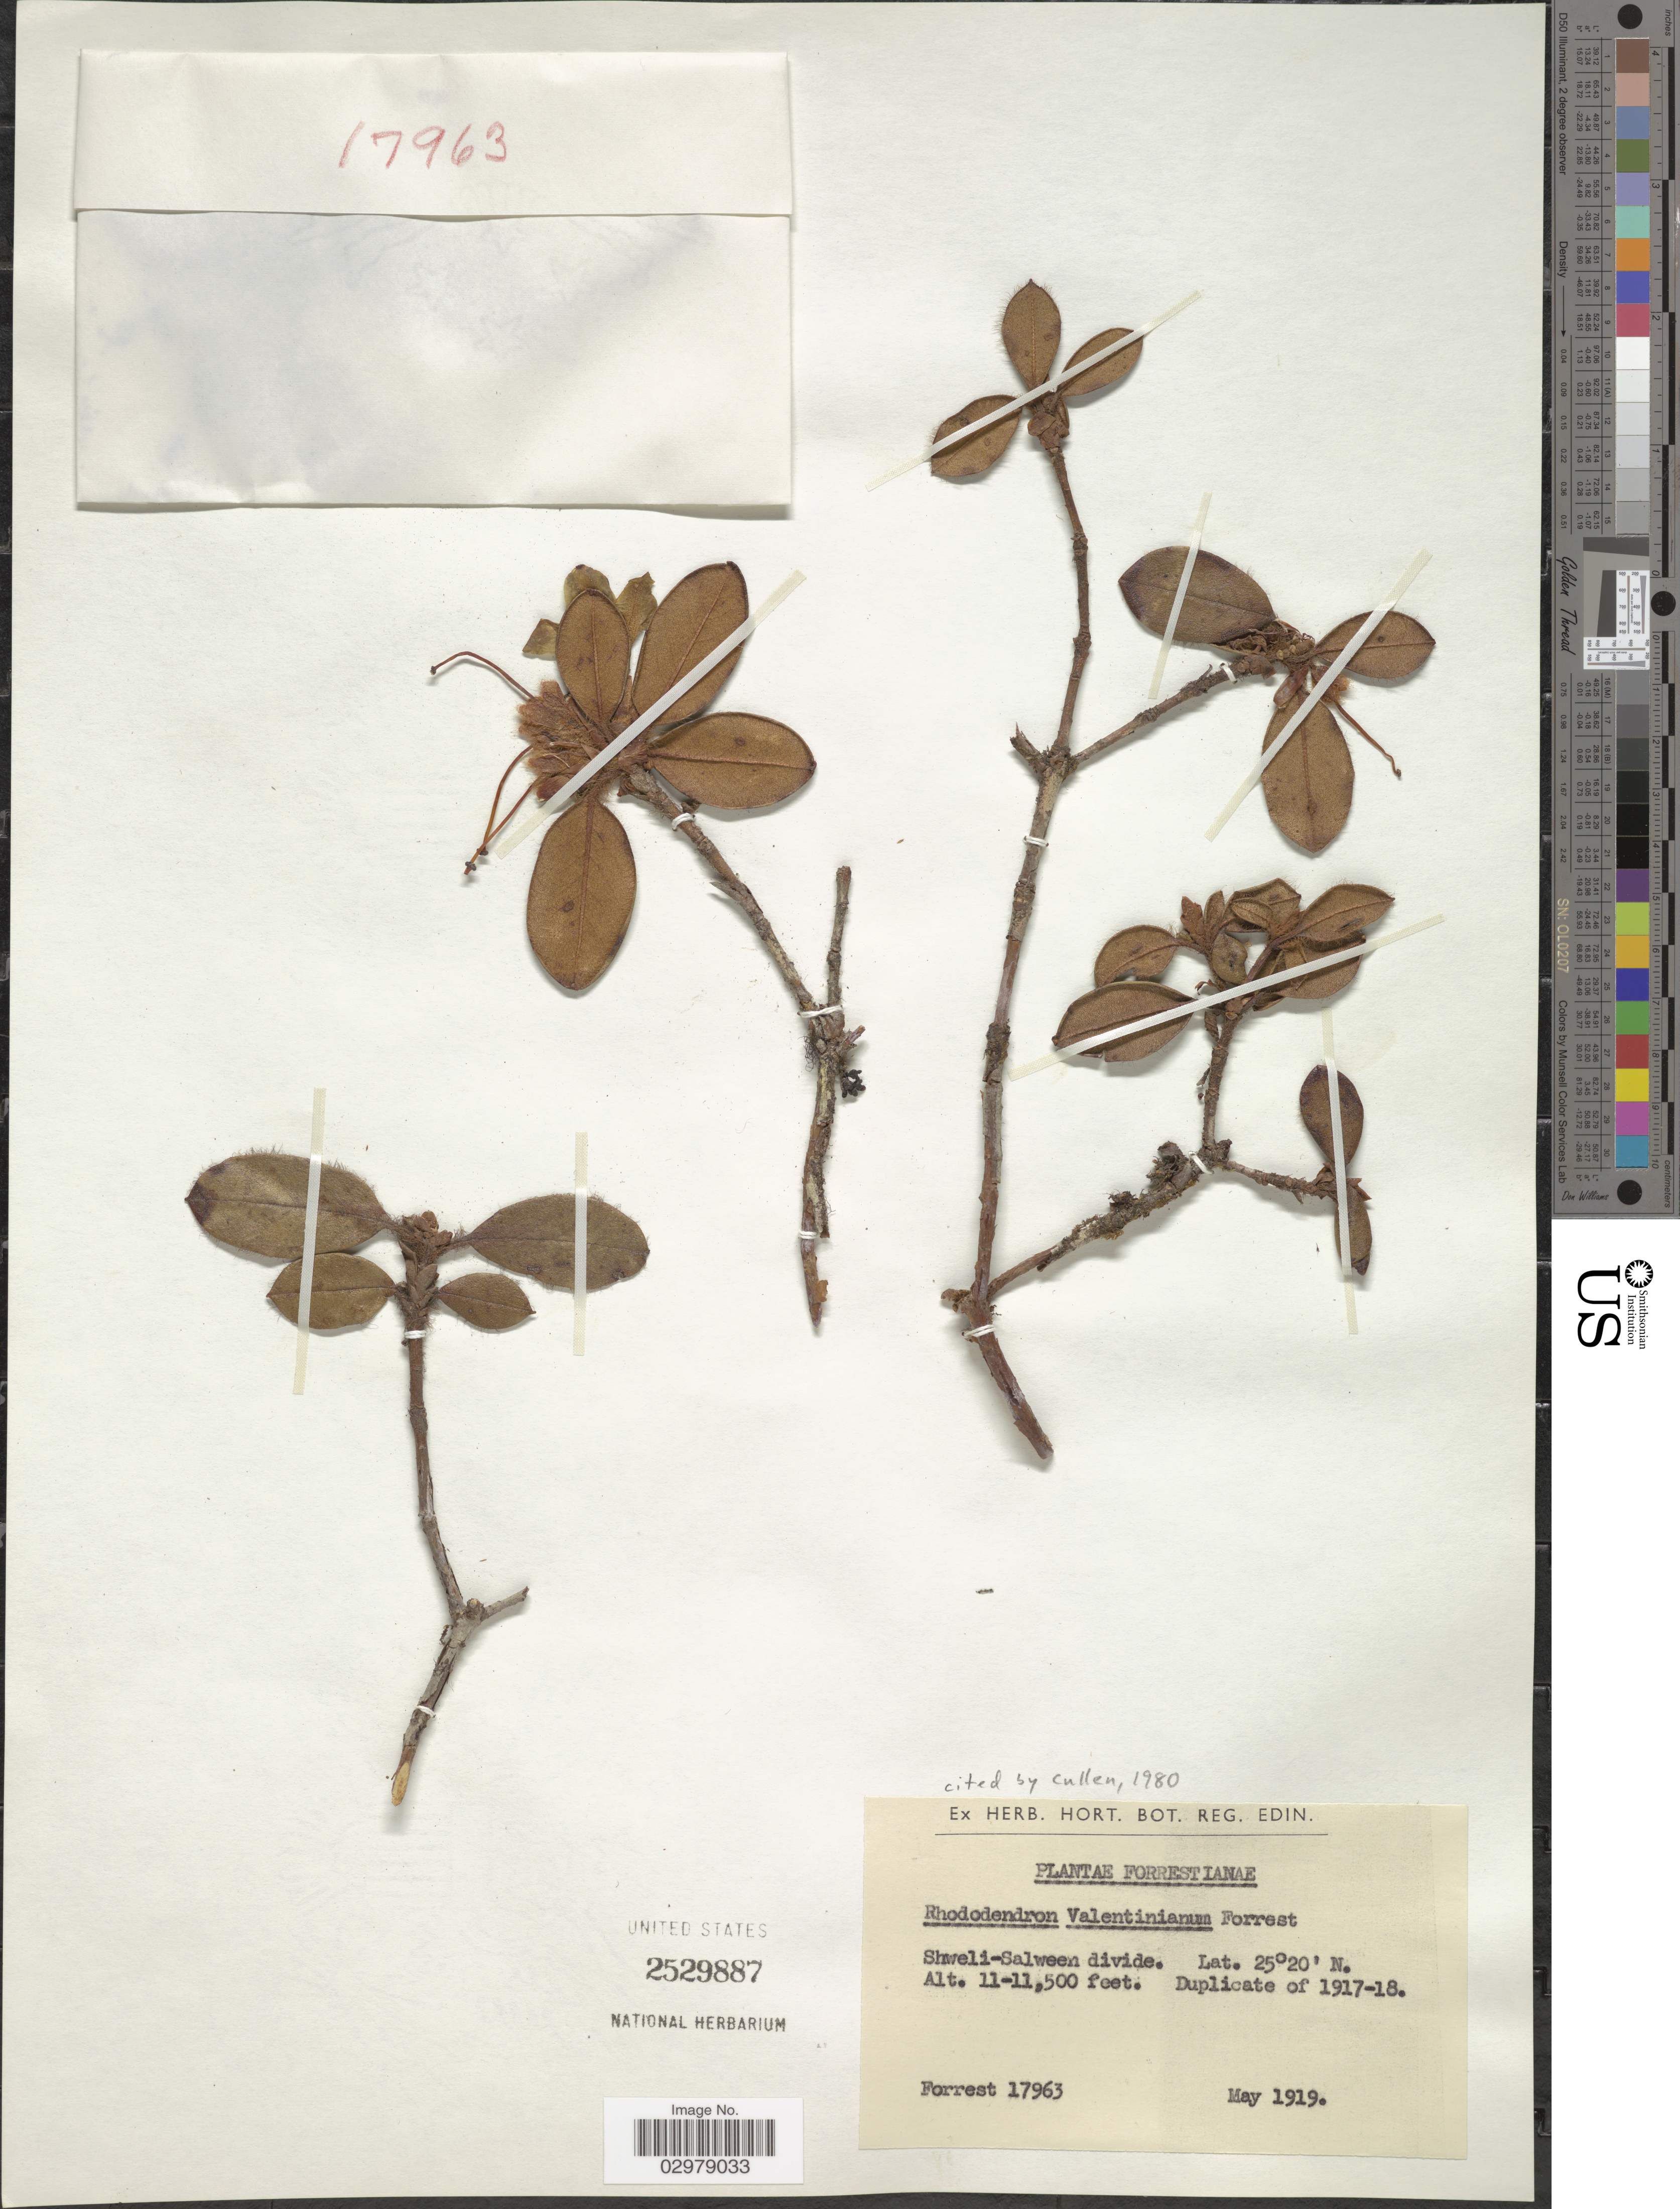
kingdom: Plantae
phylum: Tracheophyta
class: Magnoliopsida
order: Ericales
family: Ericaceae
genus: Rhododendron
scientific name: Rhododendron valentinianum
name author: Forrest ex Hutch.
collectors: -. Forrest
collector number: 17963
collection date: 1919-05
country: China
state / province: Yunnan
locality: Shweli-Salwin divide.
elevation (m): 3353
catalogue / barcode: US 2529887